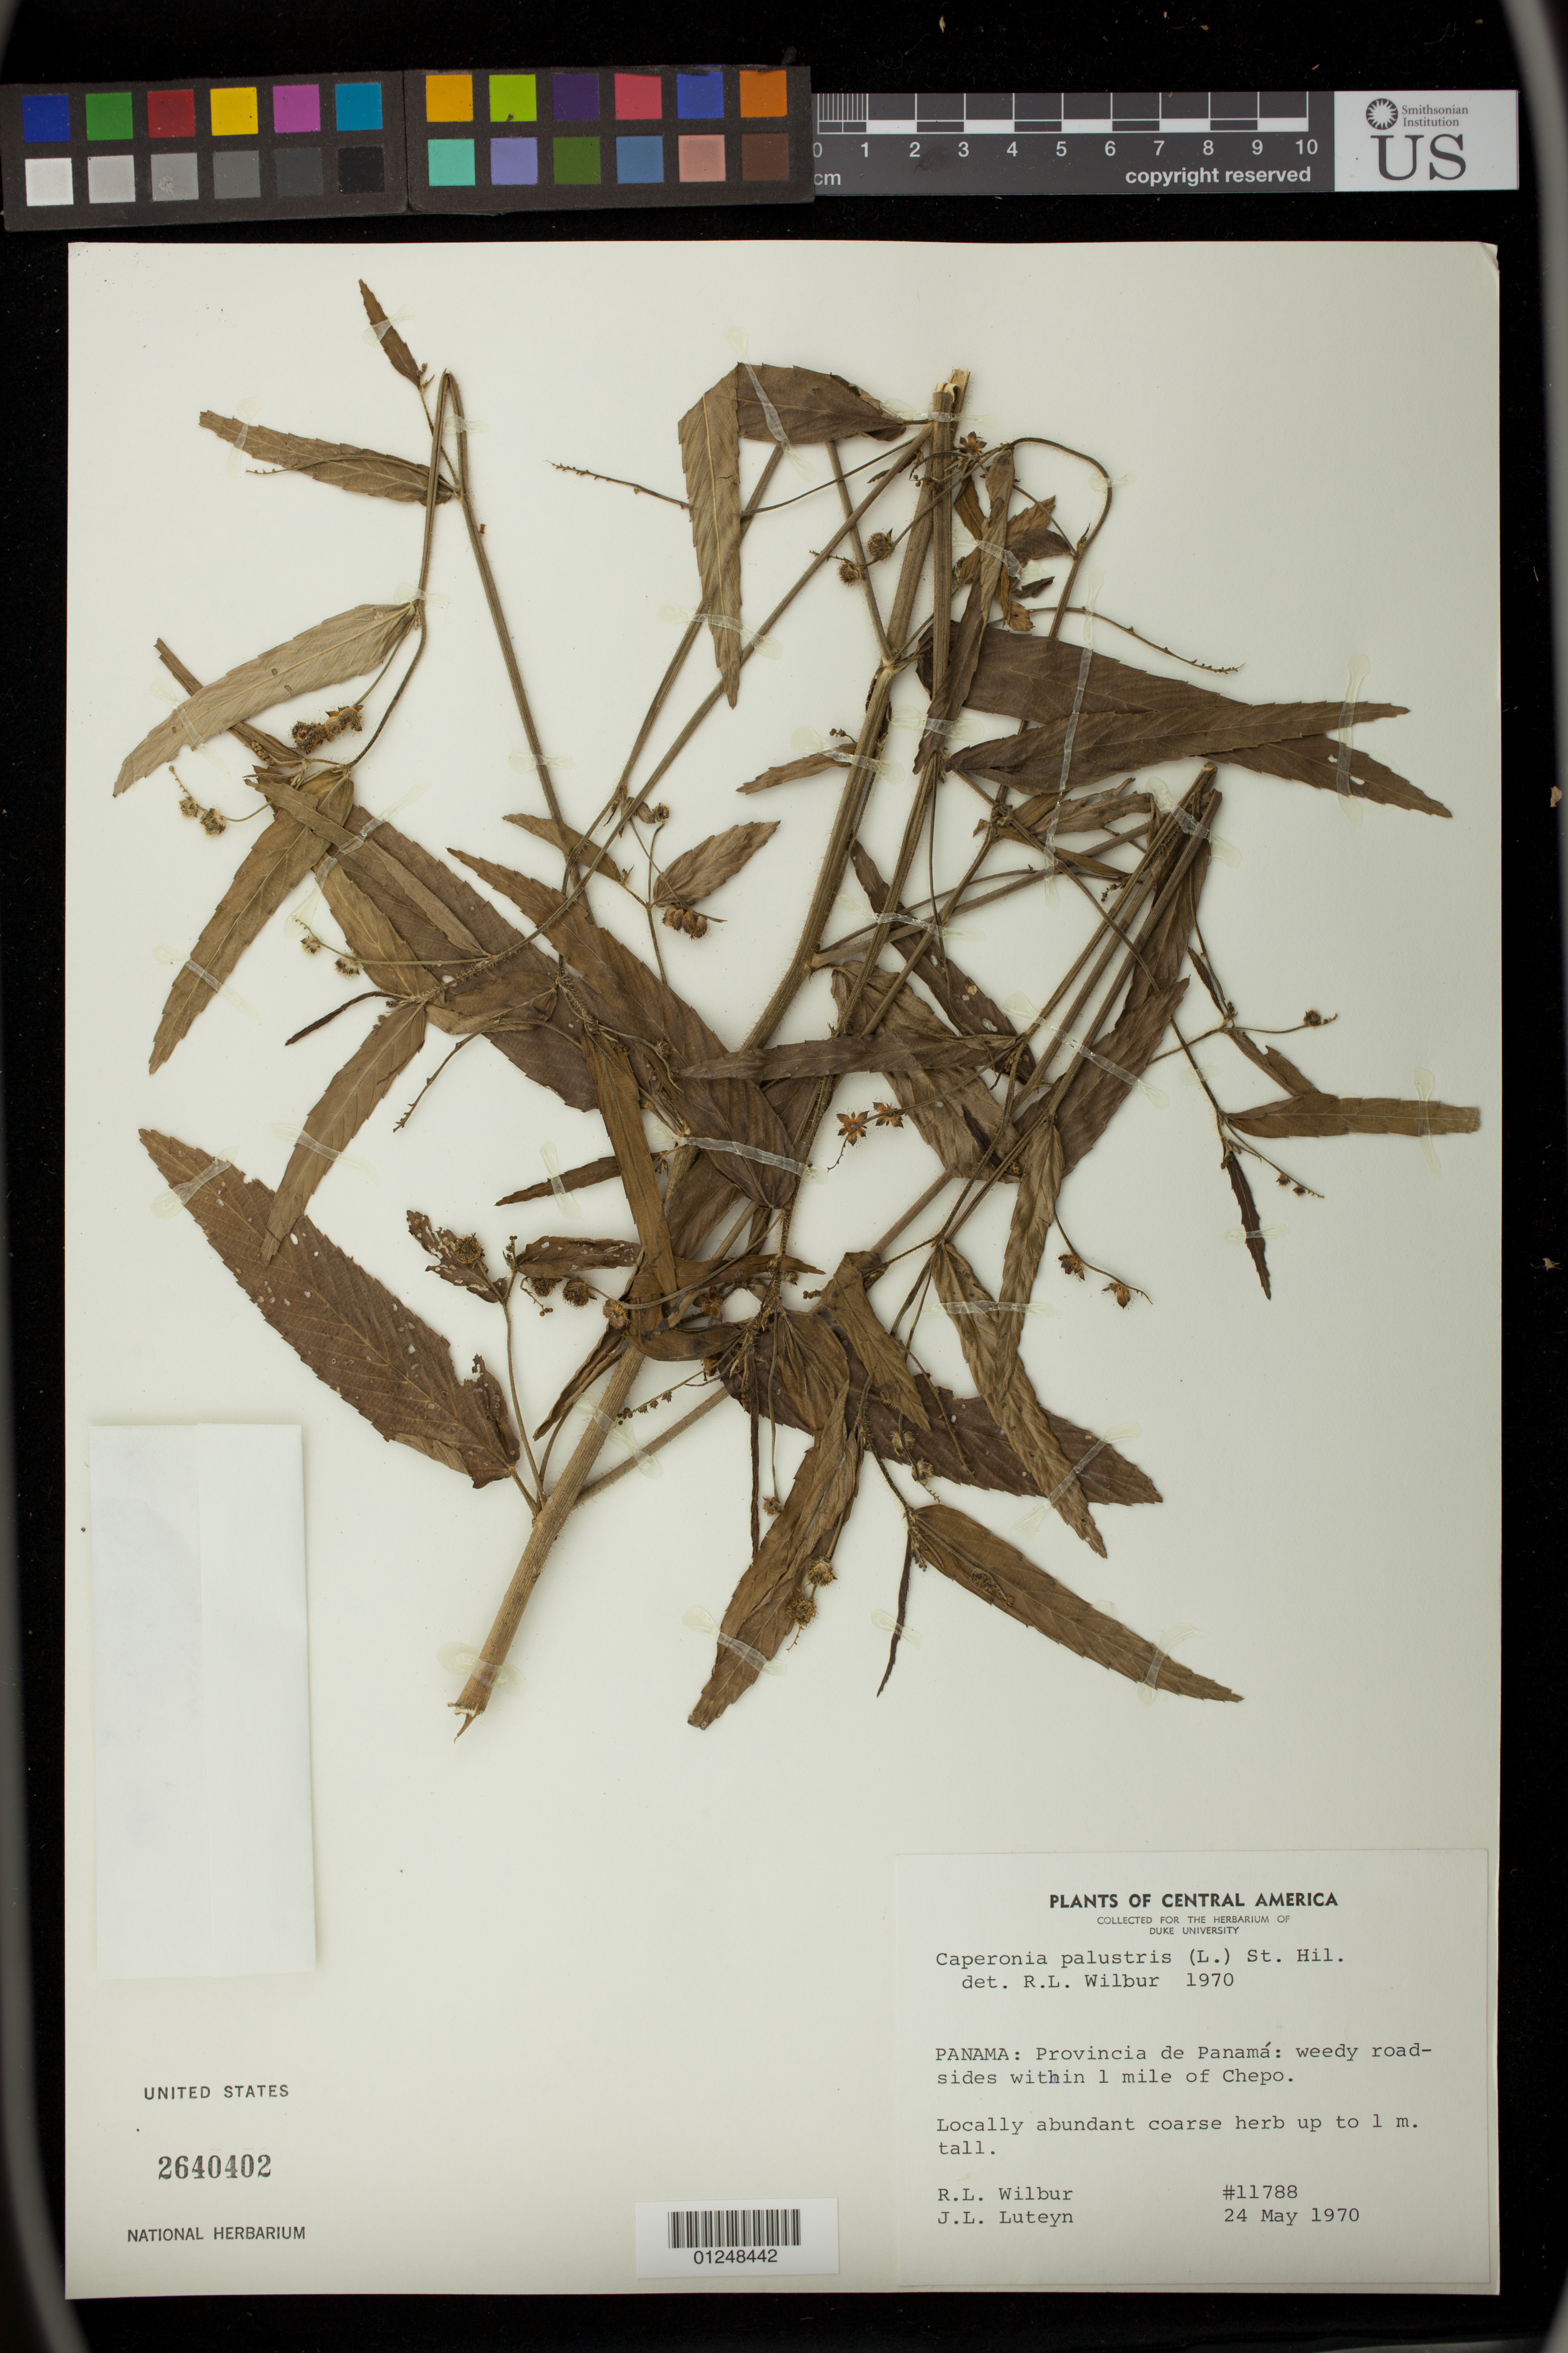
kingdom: Plantae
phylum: Tracheophyta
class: Magnoliopsida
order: Malpighiales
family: Euphorbiaceae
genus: Caperonia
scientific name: Caperonia palustris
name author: (L.) A. St.-Hil.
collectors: R. L. Wilbur & J. L. Luteyn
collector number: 11788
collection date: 1970-05-24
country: Panama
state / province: Panamá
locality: Weedy roadsides within 1 mile of Chepo.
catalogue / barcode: US 2640402